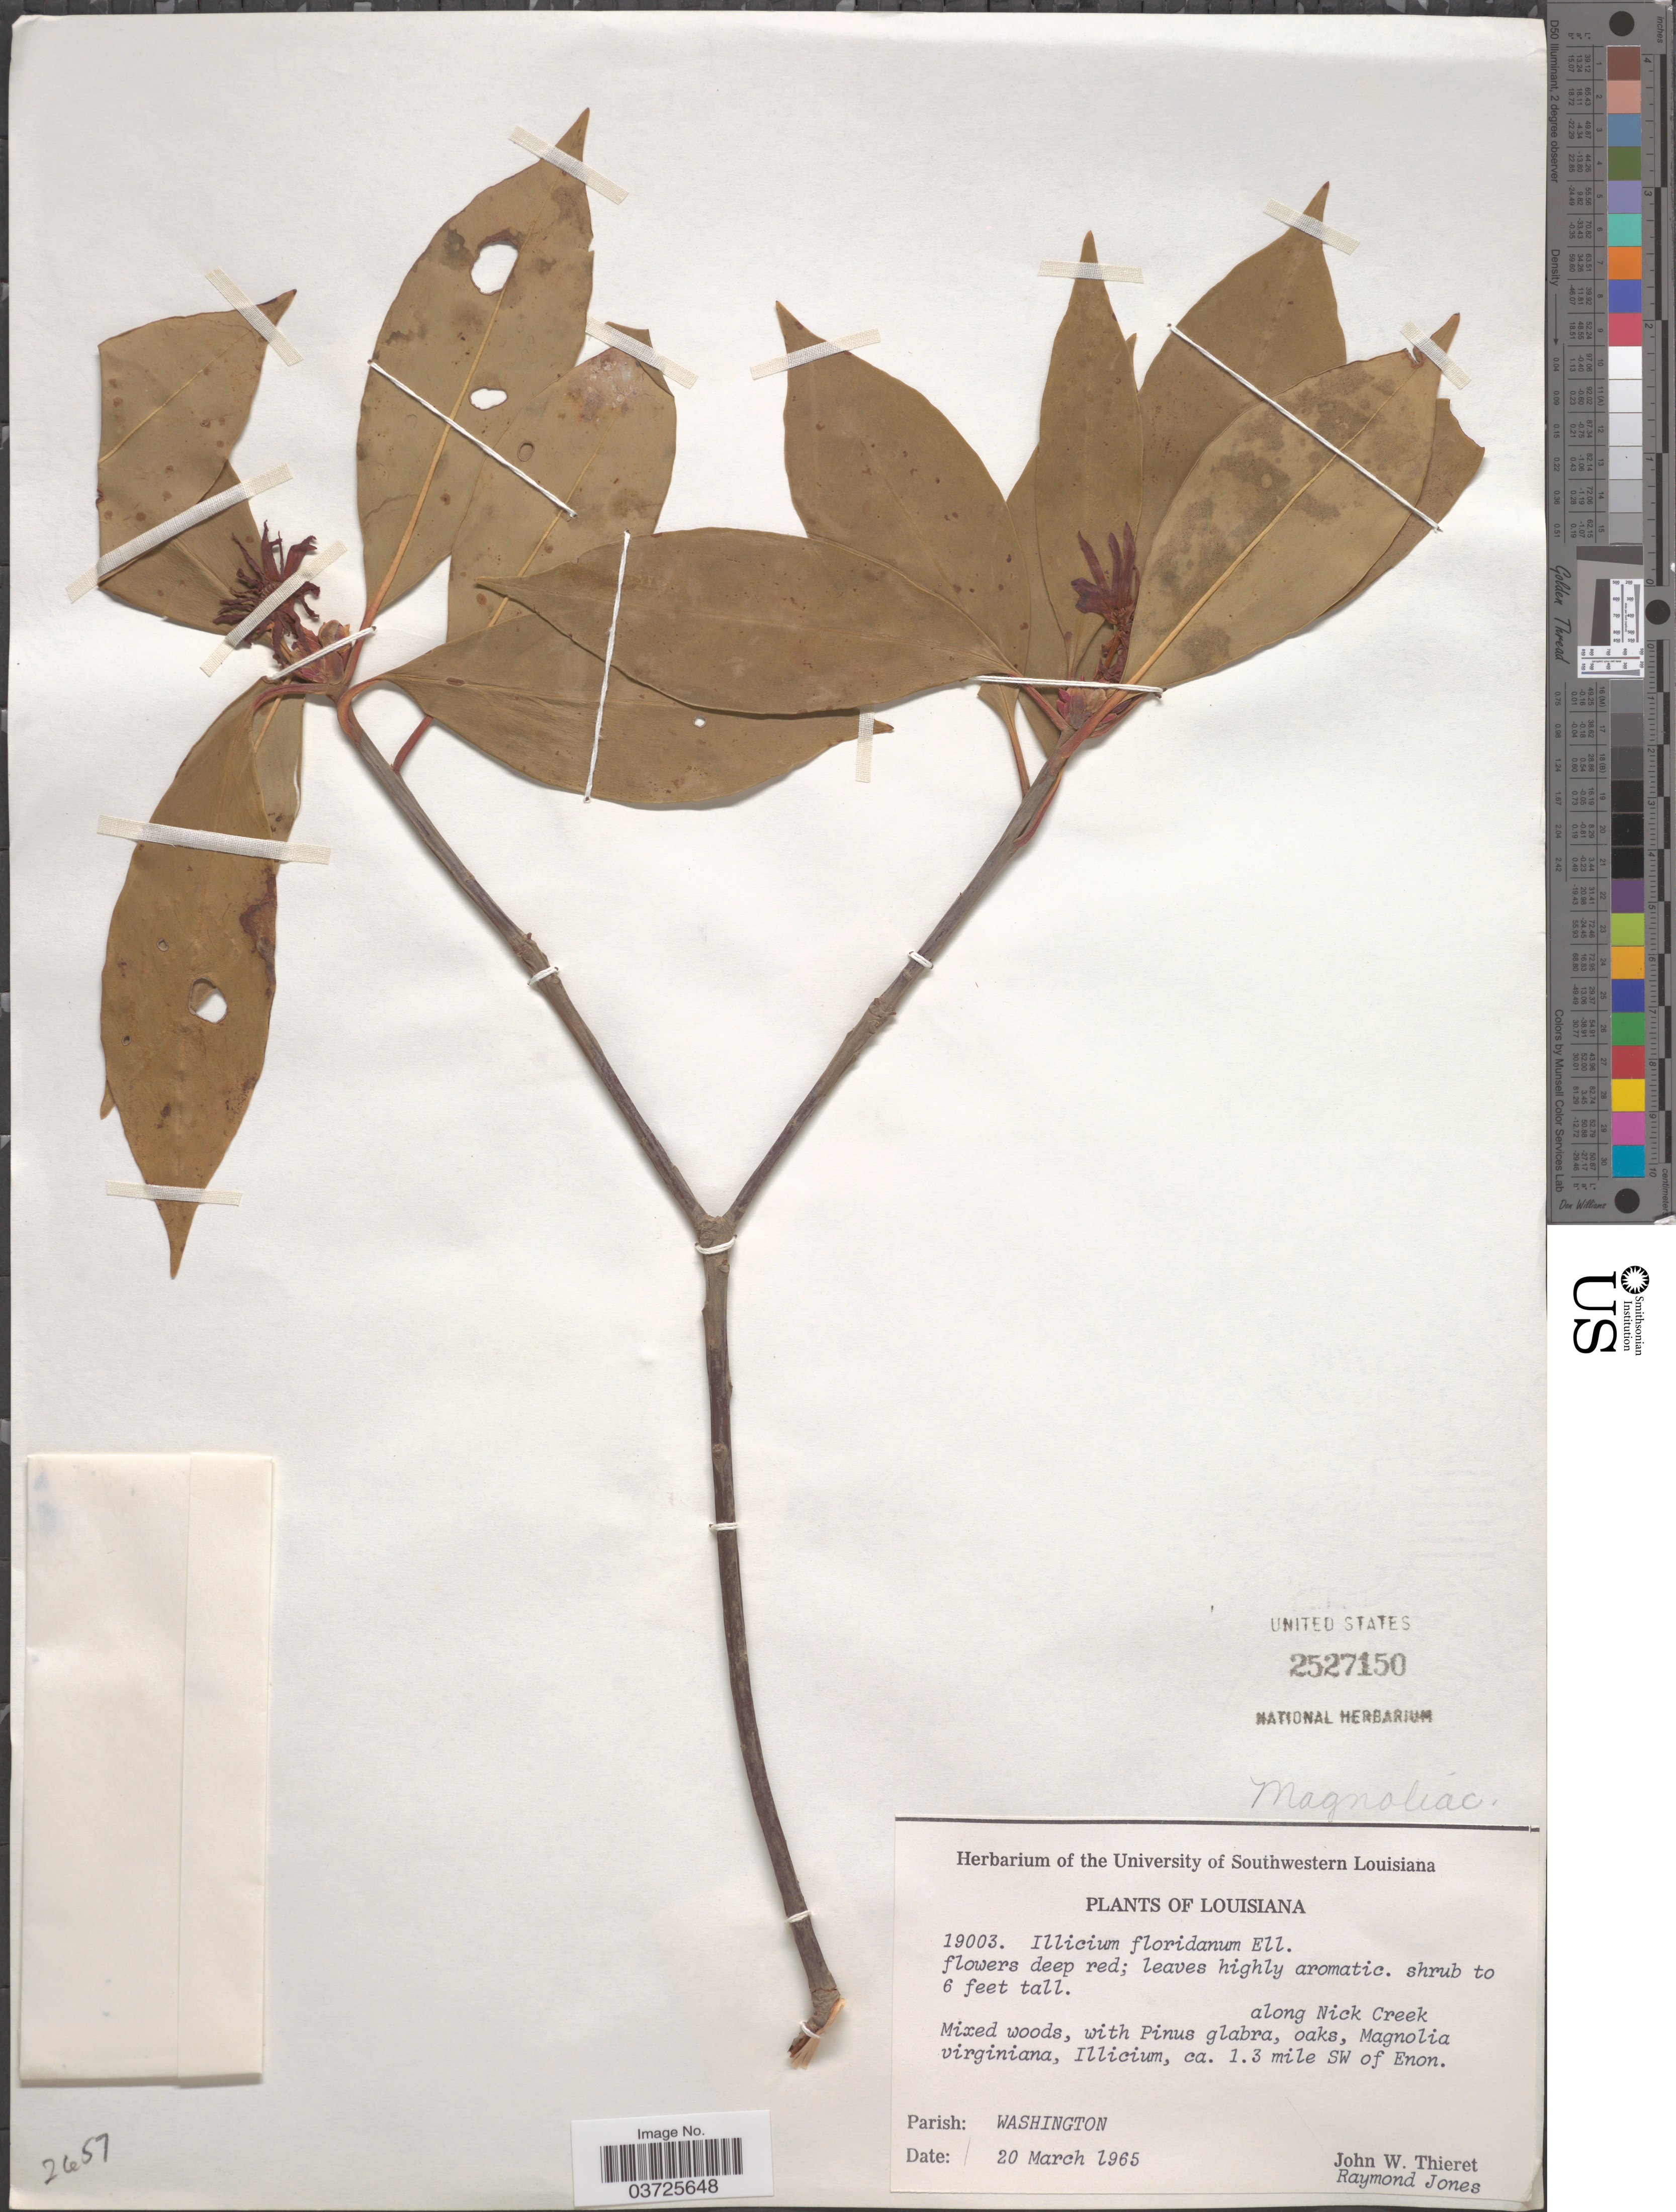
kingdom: Plantae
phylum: Tracheophyta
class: Magnoliopsida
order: Austrobaileyales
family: Schisandraceae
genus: Illicium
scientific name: Illicium floridanum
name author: J. Ellis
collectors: J. W. Thieret & R. Jones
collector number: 19003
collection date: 1965-03-20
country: United States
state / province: Louisiana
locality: Along Nick Creek. Ca. 1.3 mile SW of Enon. Parish: Washington.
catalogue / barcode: US 2527150